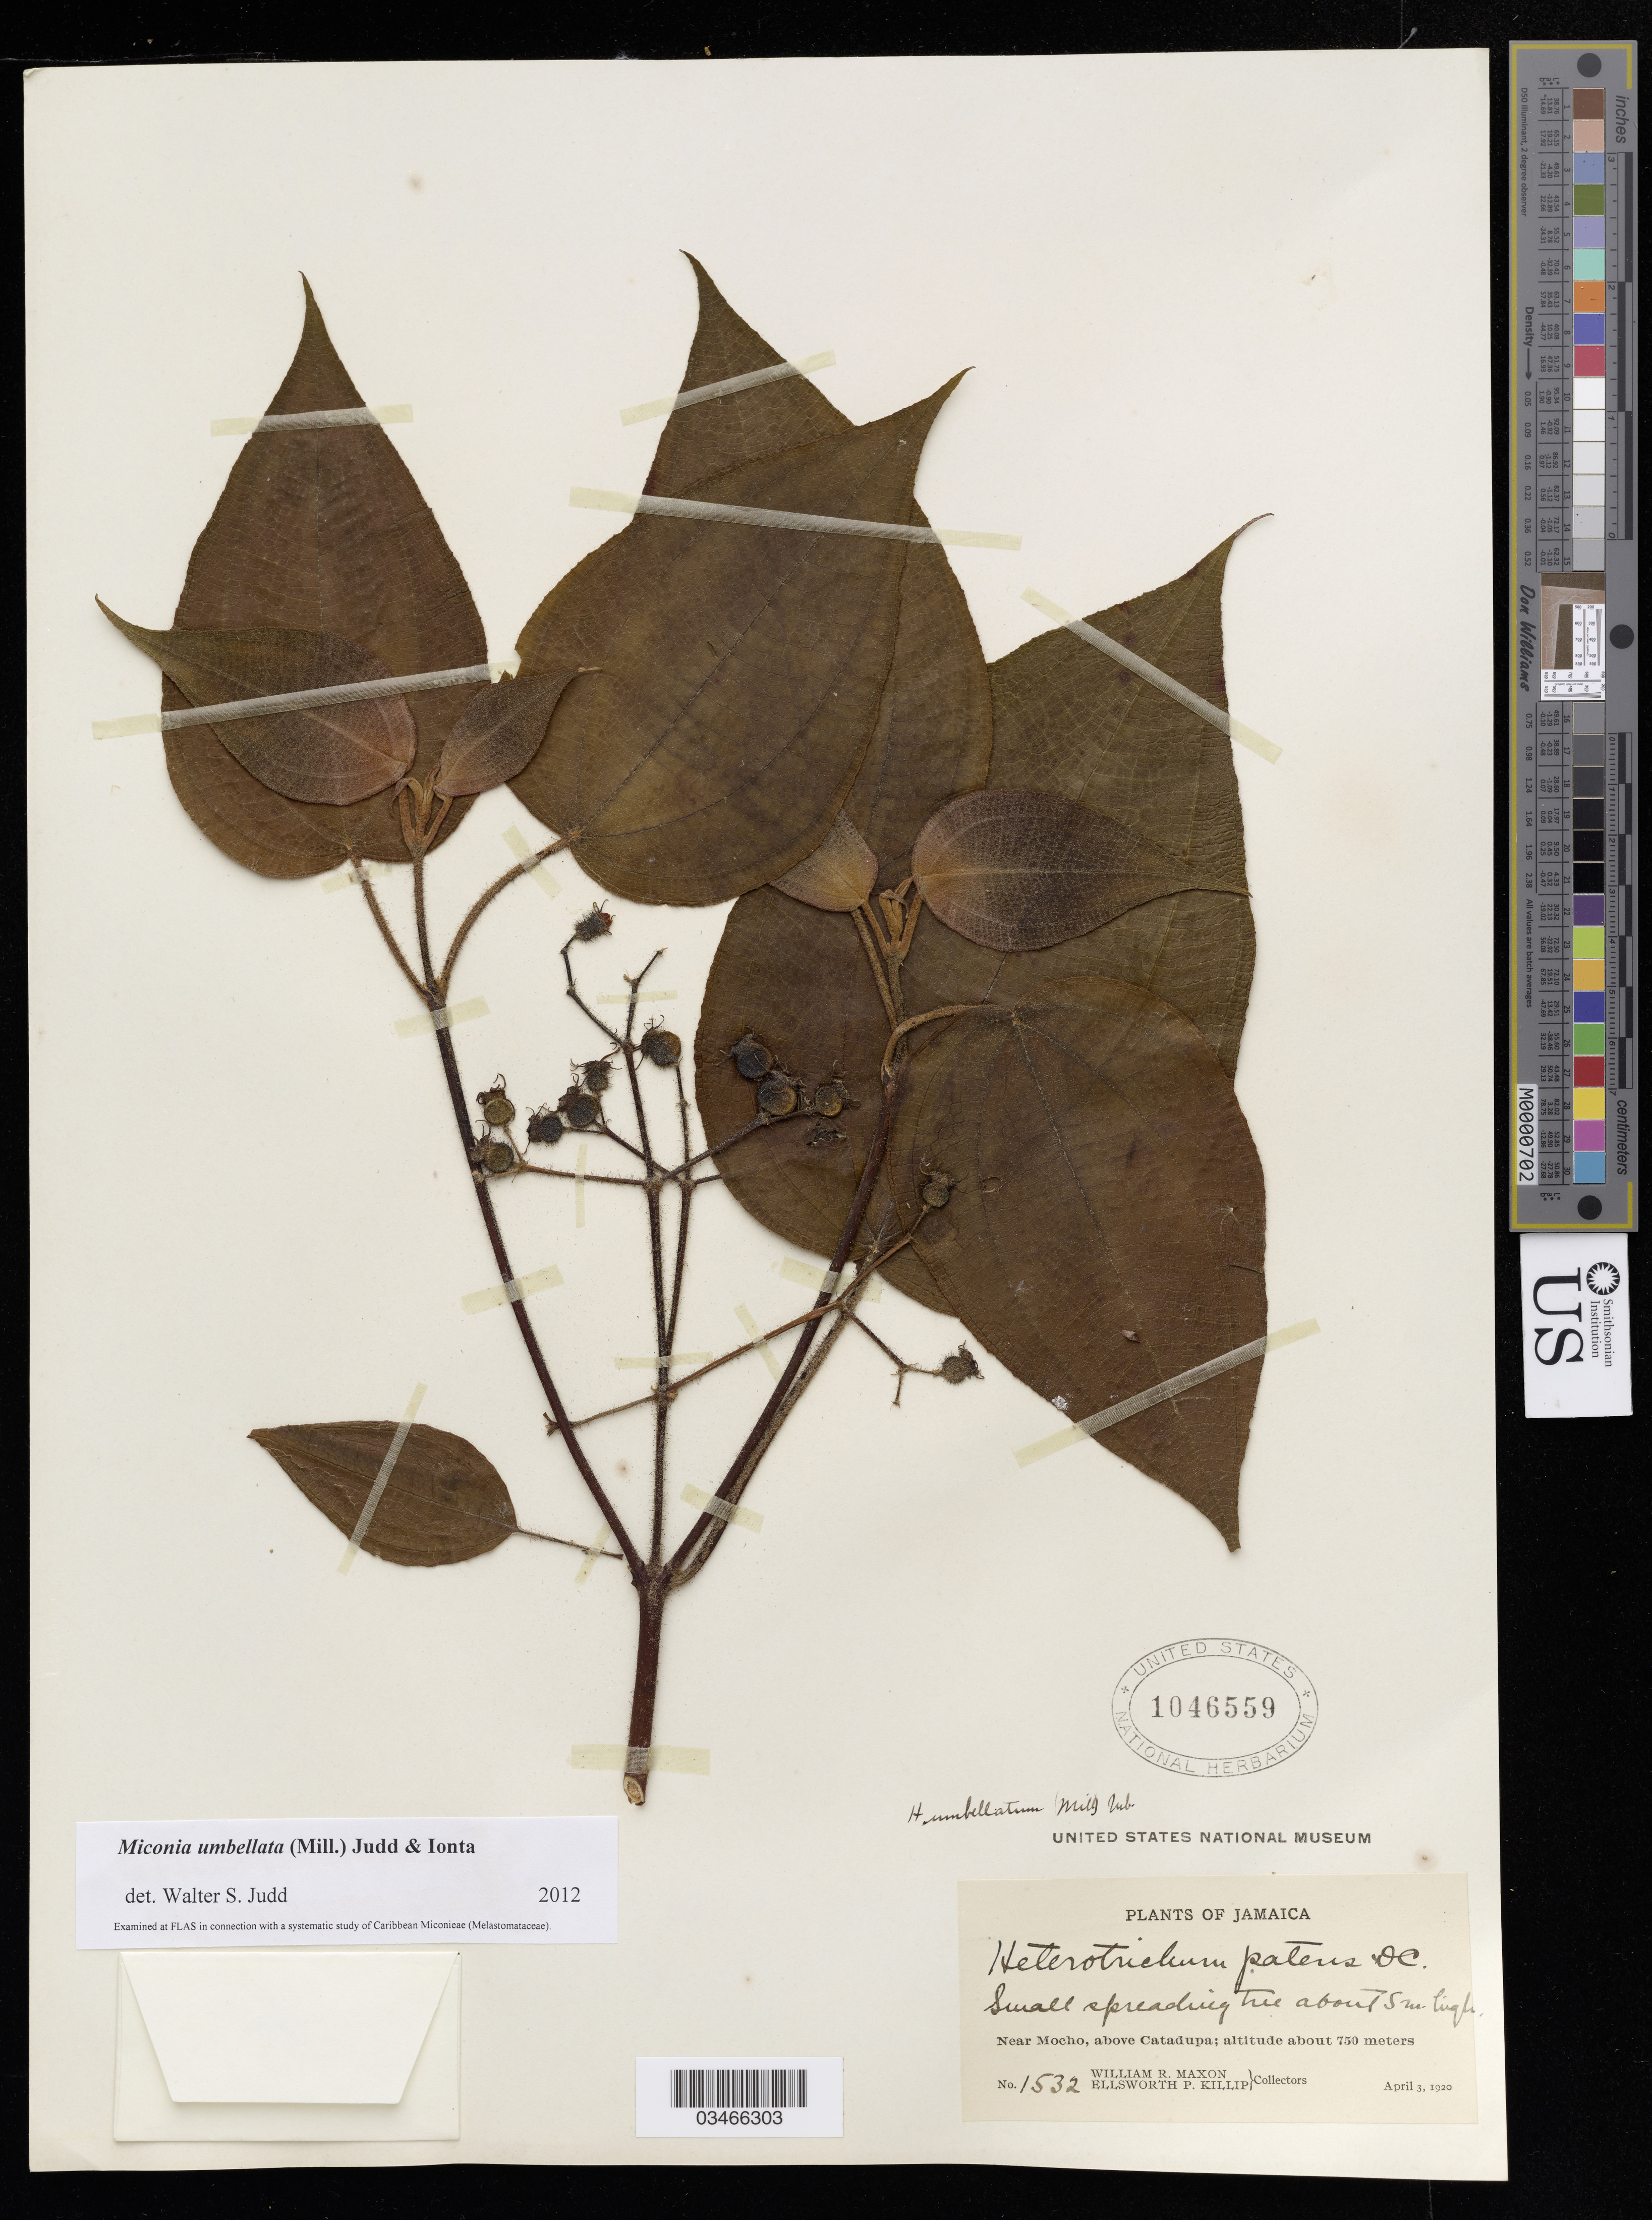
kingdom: Plantae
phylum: Tracheophyta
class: Magnoliopsida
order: Myrtales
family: Melastomataceae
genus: Miconia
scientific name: Miconia umbellata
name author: (Mill.) Judd & Ionta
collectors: W. R. Maxon & E. P. Killip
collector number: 1532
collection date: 1920-04-03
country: Jamaica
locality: Near Mocho, above Catadupa.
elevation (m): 750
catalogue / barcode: US 1046559